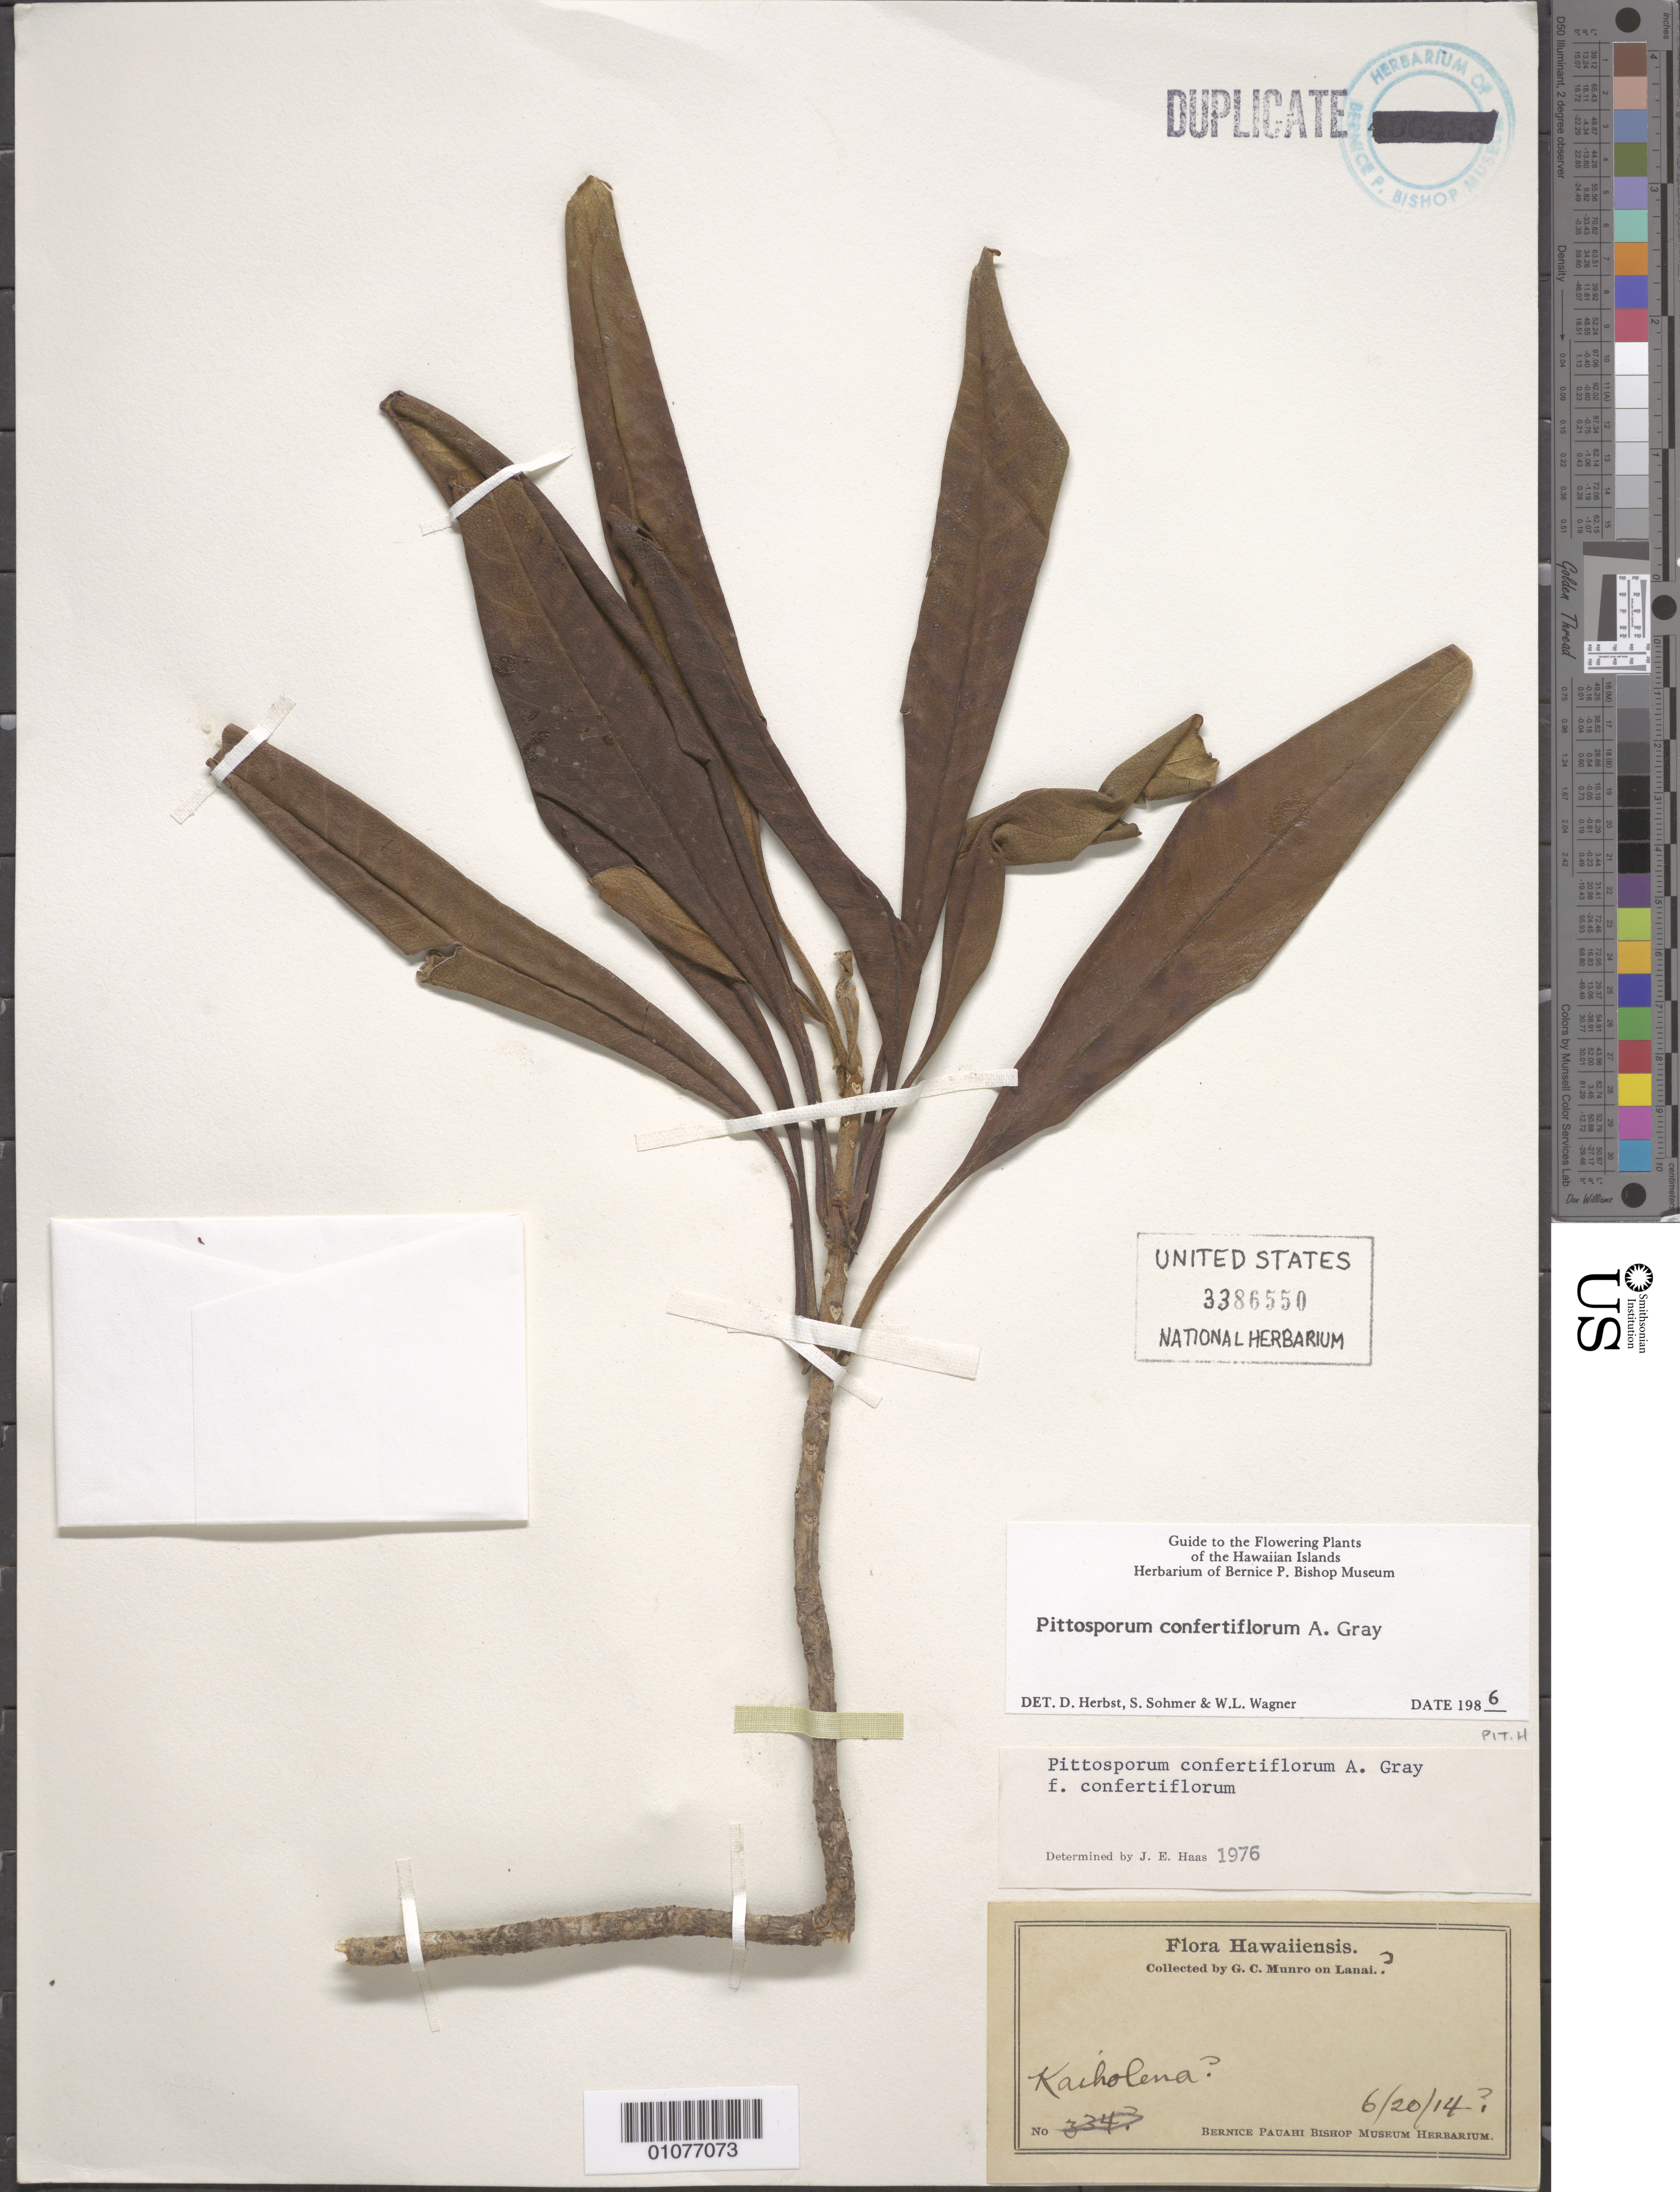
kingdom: Plantae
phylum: Tracheophyta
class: Magnoliopsida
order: Apiales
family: Pittosporaceae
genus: Pittosporum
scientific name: Pittosporum confertiflorum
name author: A. Gray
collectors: G. C. Munro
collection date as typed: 20 June 1914 ?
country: United States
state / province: Hawaii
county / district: Maui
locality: On Lanai? Kaiholena?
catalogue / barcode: US 3386550